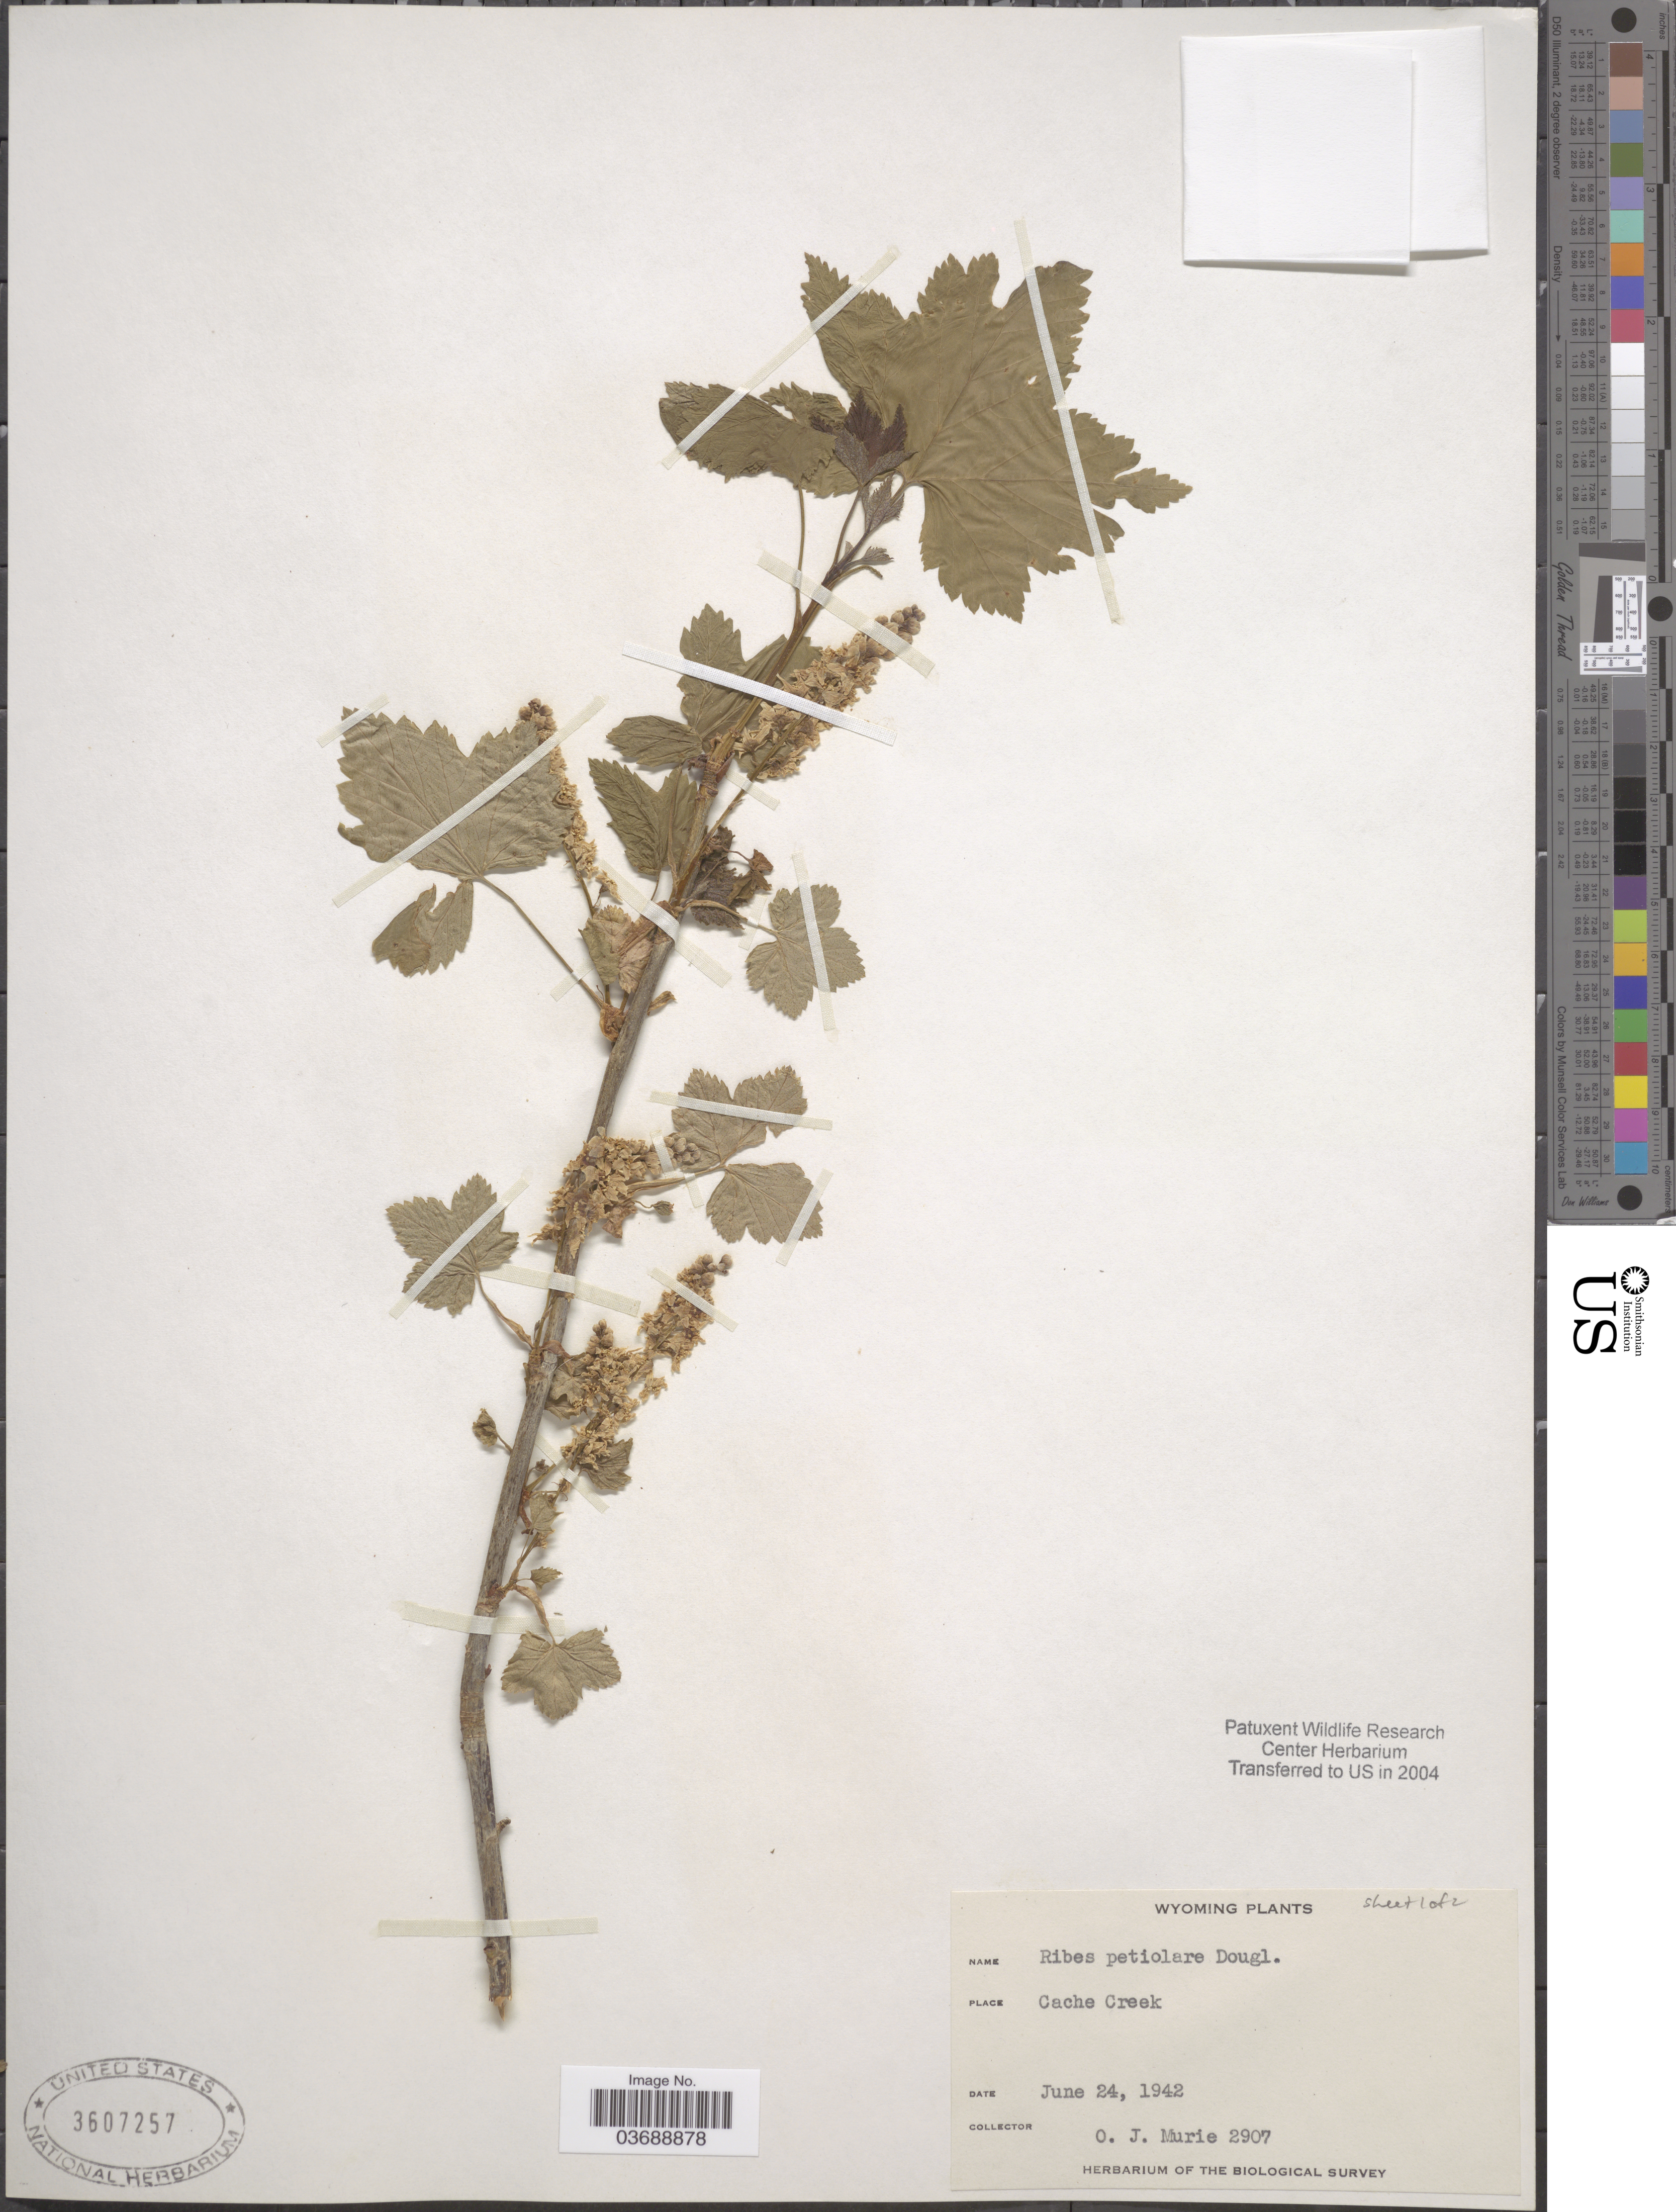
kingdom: Plantae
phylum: Tracheophyta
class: Magnoliopsida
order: Saxifragales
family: Grossulariaceae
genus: Ribes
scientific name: Ribes petiolare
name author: Douglas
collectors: O. Murie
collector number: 2907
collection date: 1942-06-24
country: United States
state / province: Wyoming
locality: Cache Creek.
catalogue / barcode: US 3607257